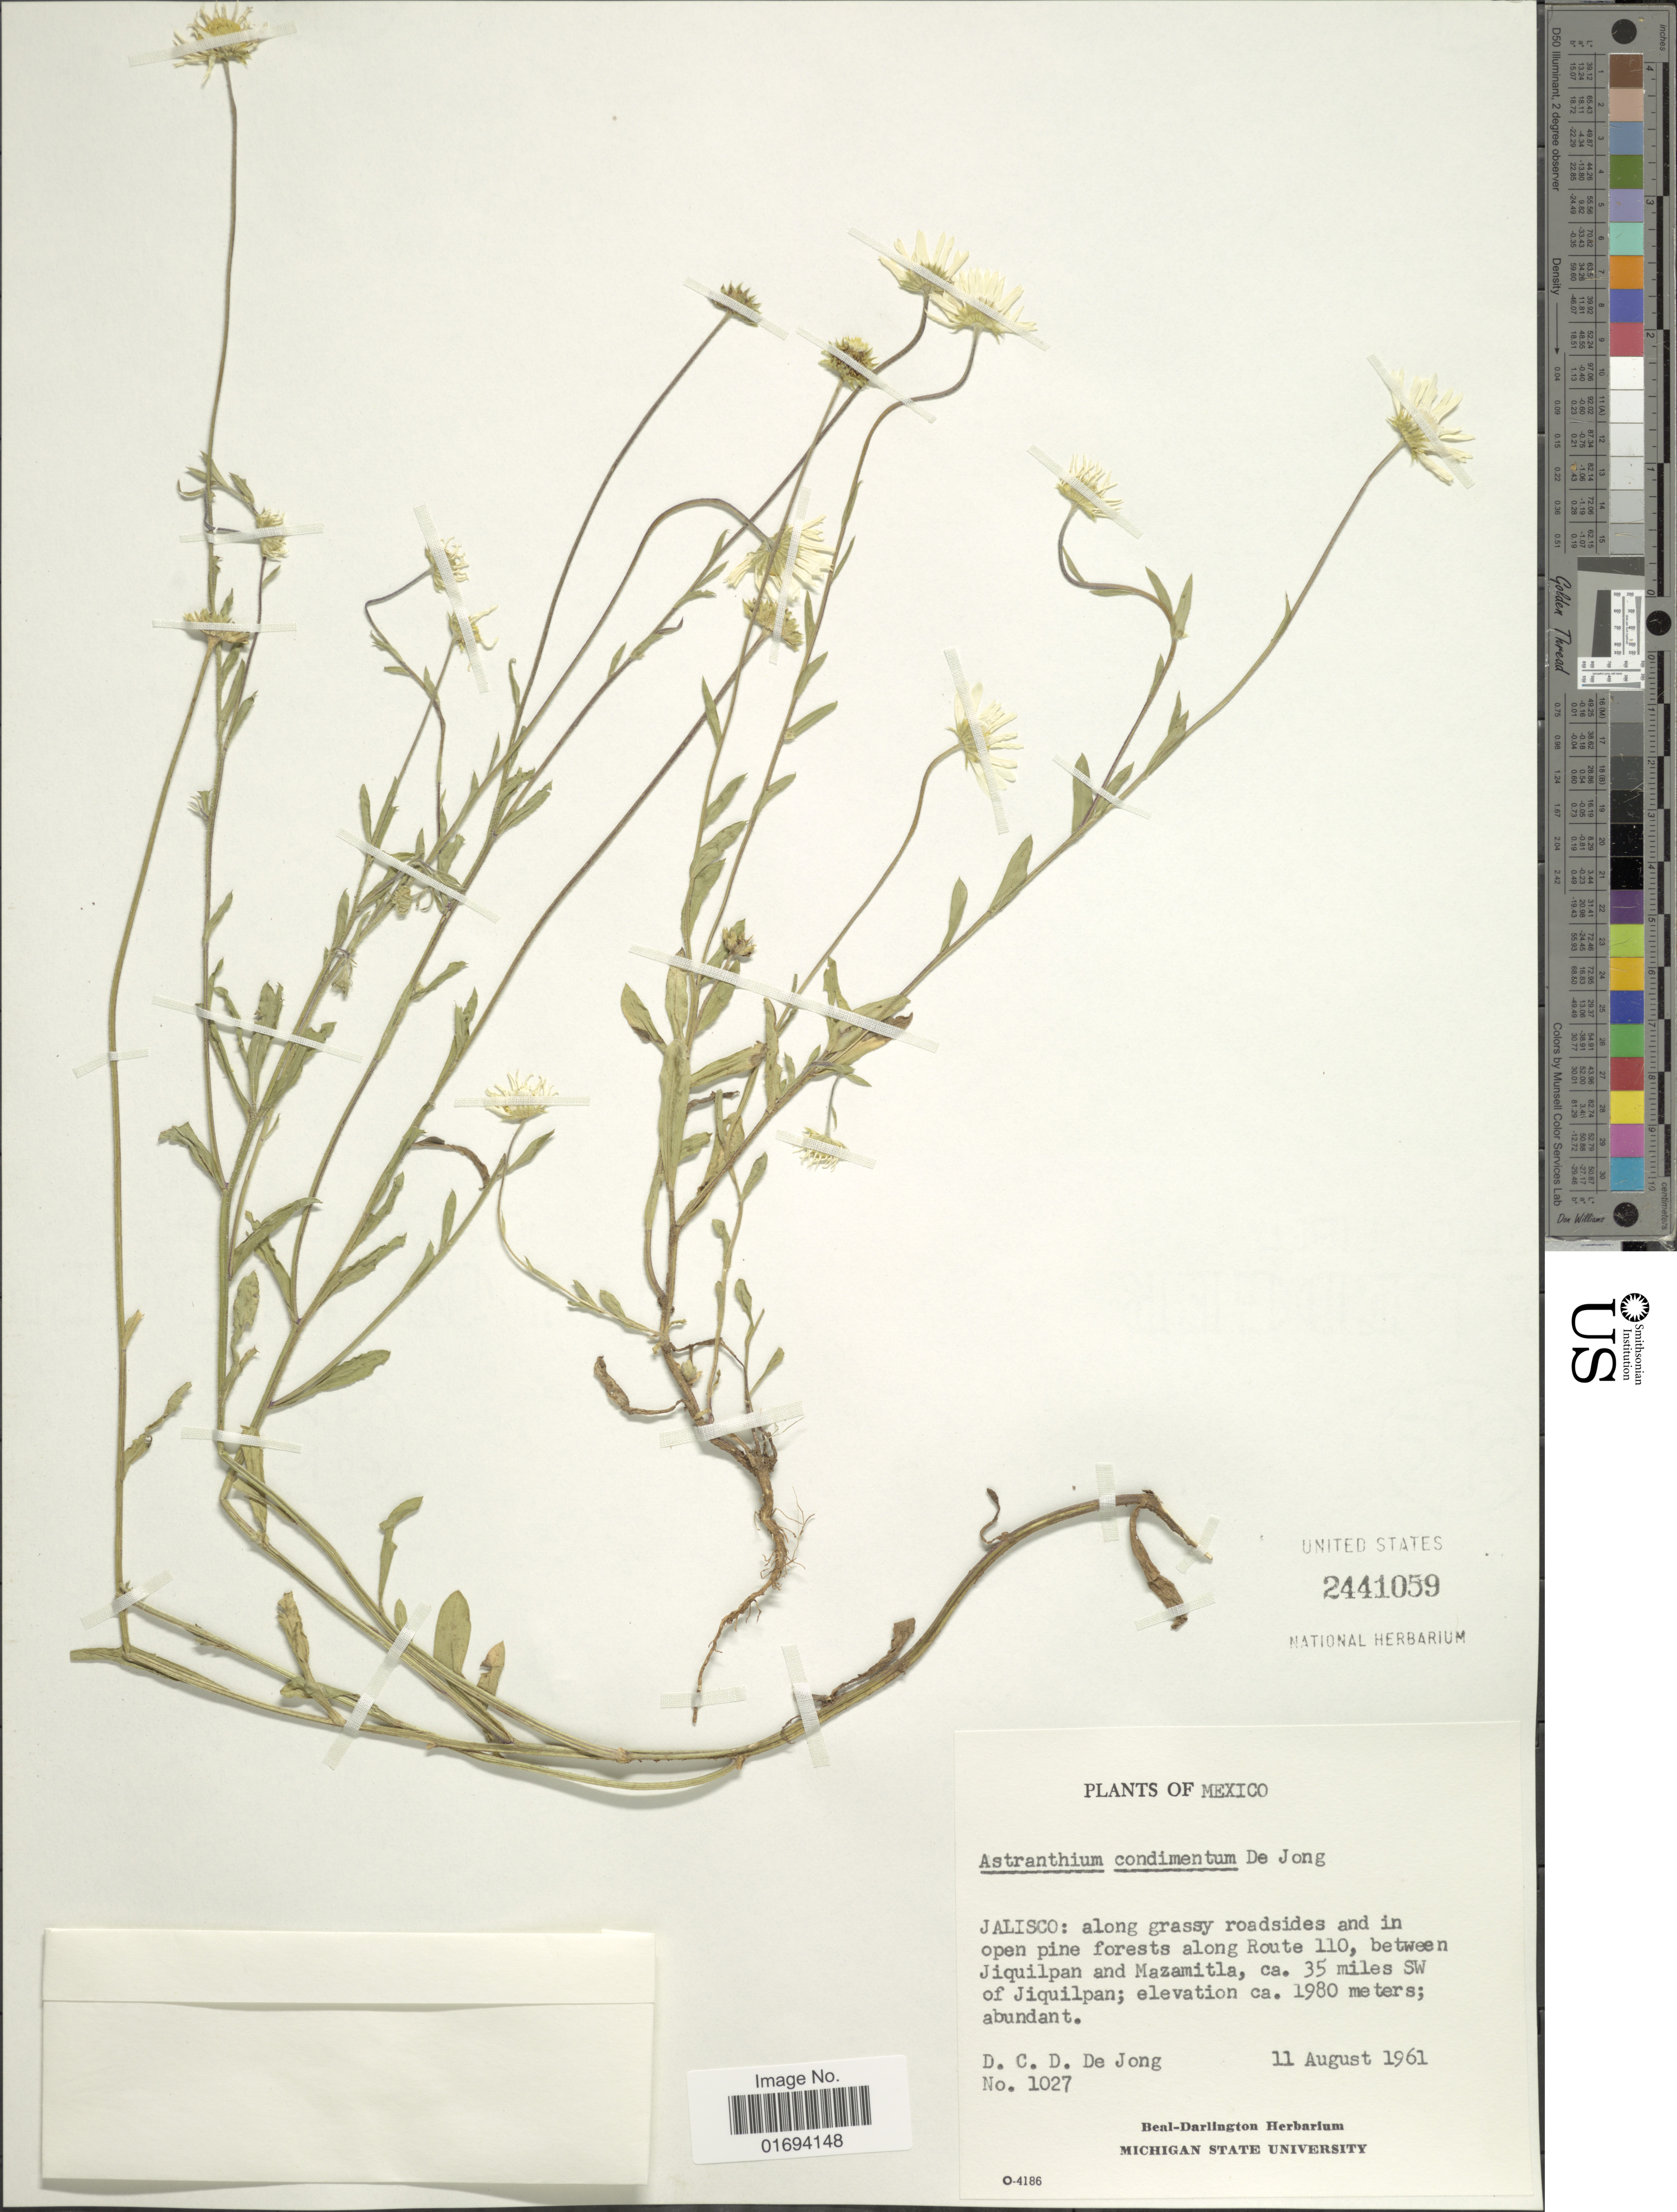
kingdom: Plantae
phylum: Tracheophyta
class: Magnoliopsida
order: Asterales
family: Asteraceae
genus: Astranthium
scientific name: Astranthium condimentum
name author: (Dejong)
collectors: D. De Jong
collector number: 1027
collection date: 1961-08-11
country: Mexico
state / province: Jalisco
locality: Between Jiquilpan and Mazamitla, ca 35 miles SW of Jiquilpan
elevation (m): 1980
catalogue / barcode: US 2441059